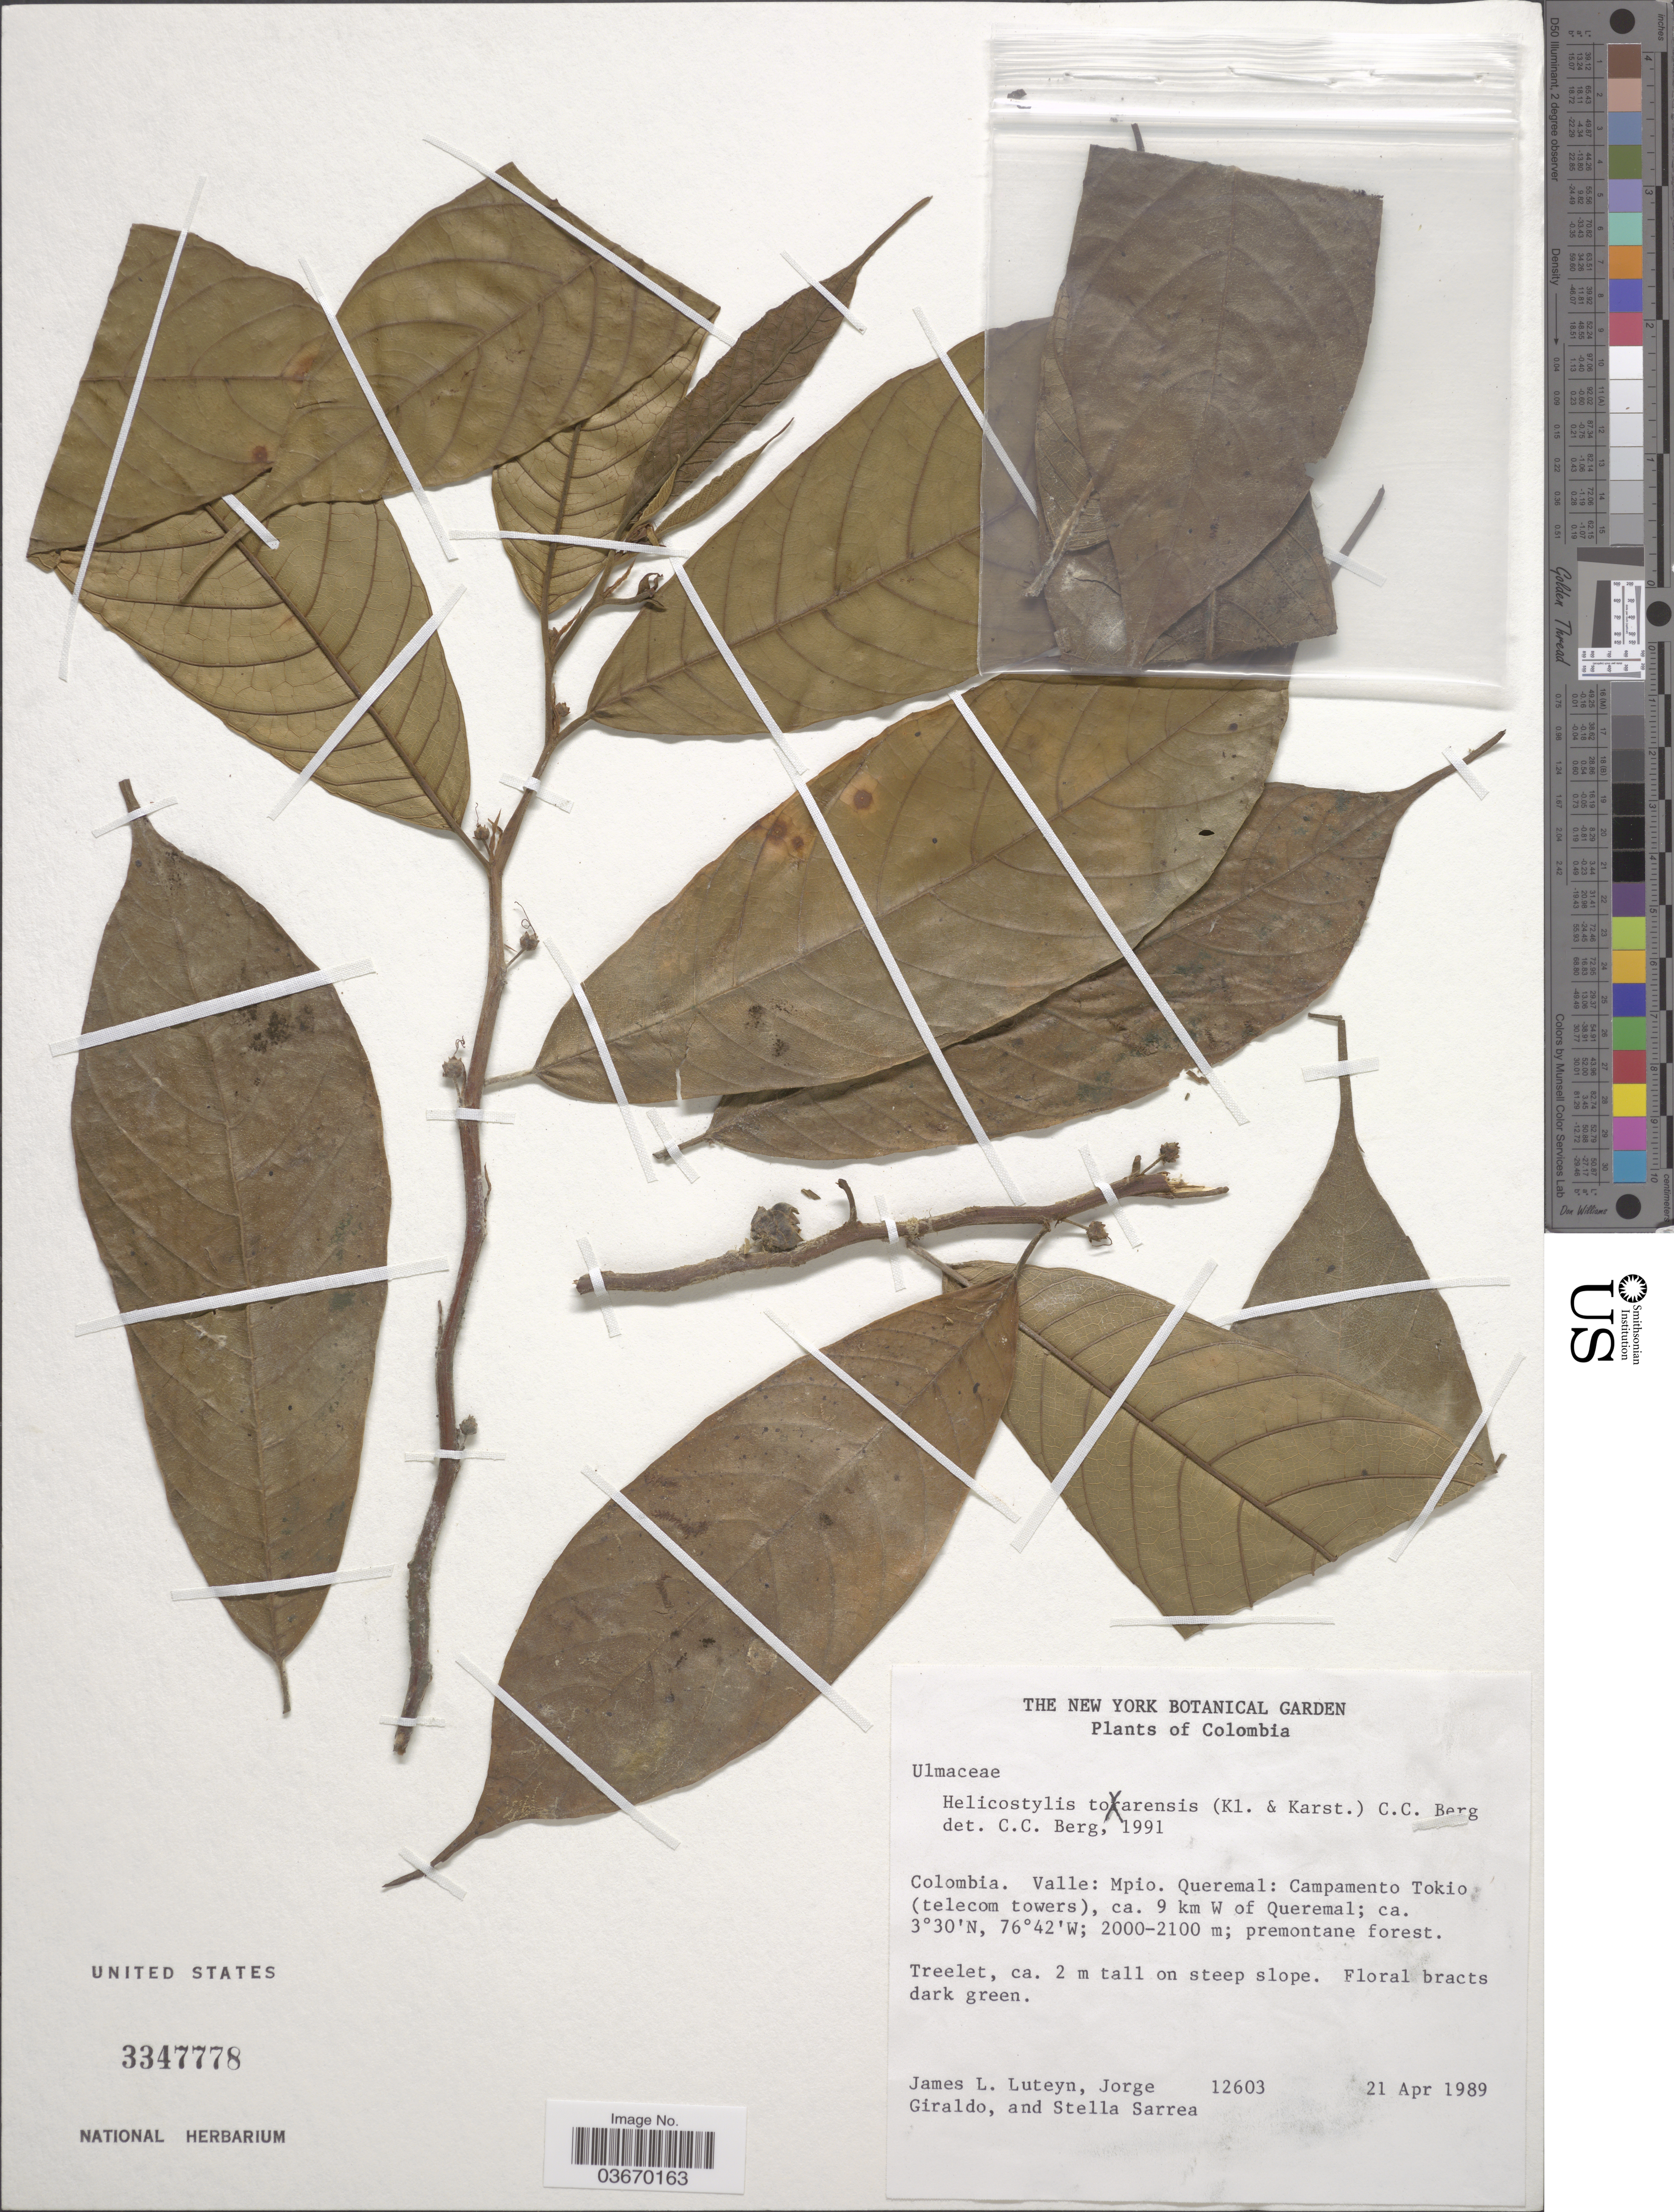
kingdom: Plantae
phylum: Tracheophyta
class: Magnoliopsida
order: Rosales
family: Moraceae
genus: Helicostylis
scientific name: Helicostylis tovarensis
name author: (Klotzsch & H. Karst.) C.C. Berg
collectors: J. L. Luteyn, J. Giraldo & S. Sarrea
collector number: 12603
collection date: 1989-04-21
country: Colombia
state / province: Valle del Cauca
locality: Valle: Mpio. Queremal: Campamento Tokio (telecom towers), ca. 9 km W of Queremal.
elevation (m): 2000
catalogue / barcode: US 3347778